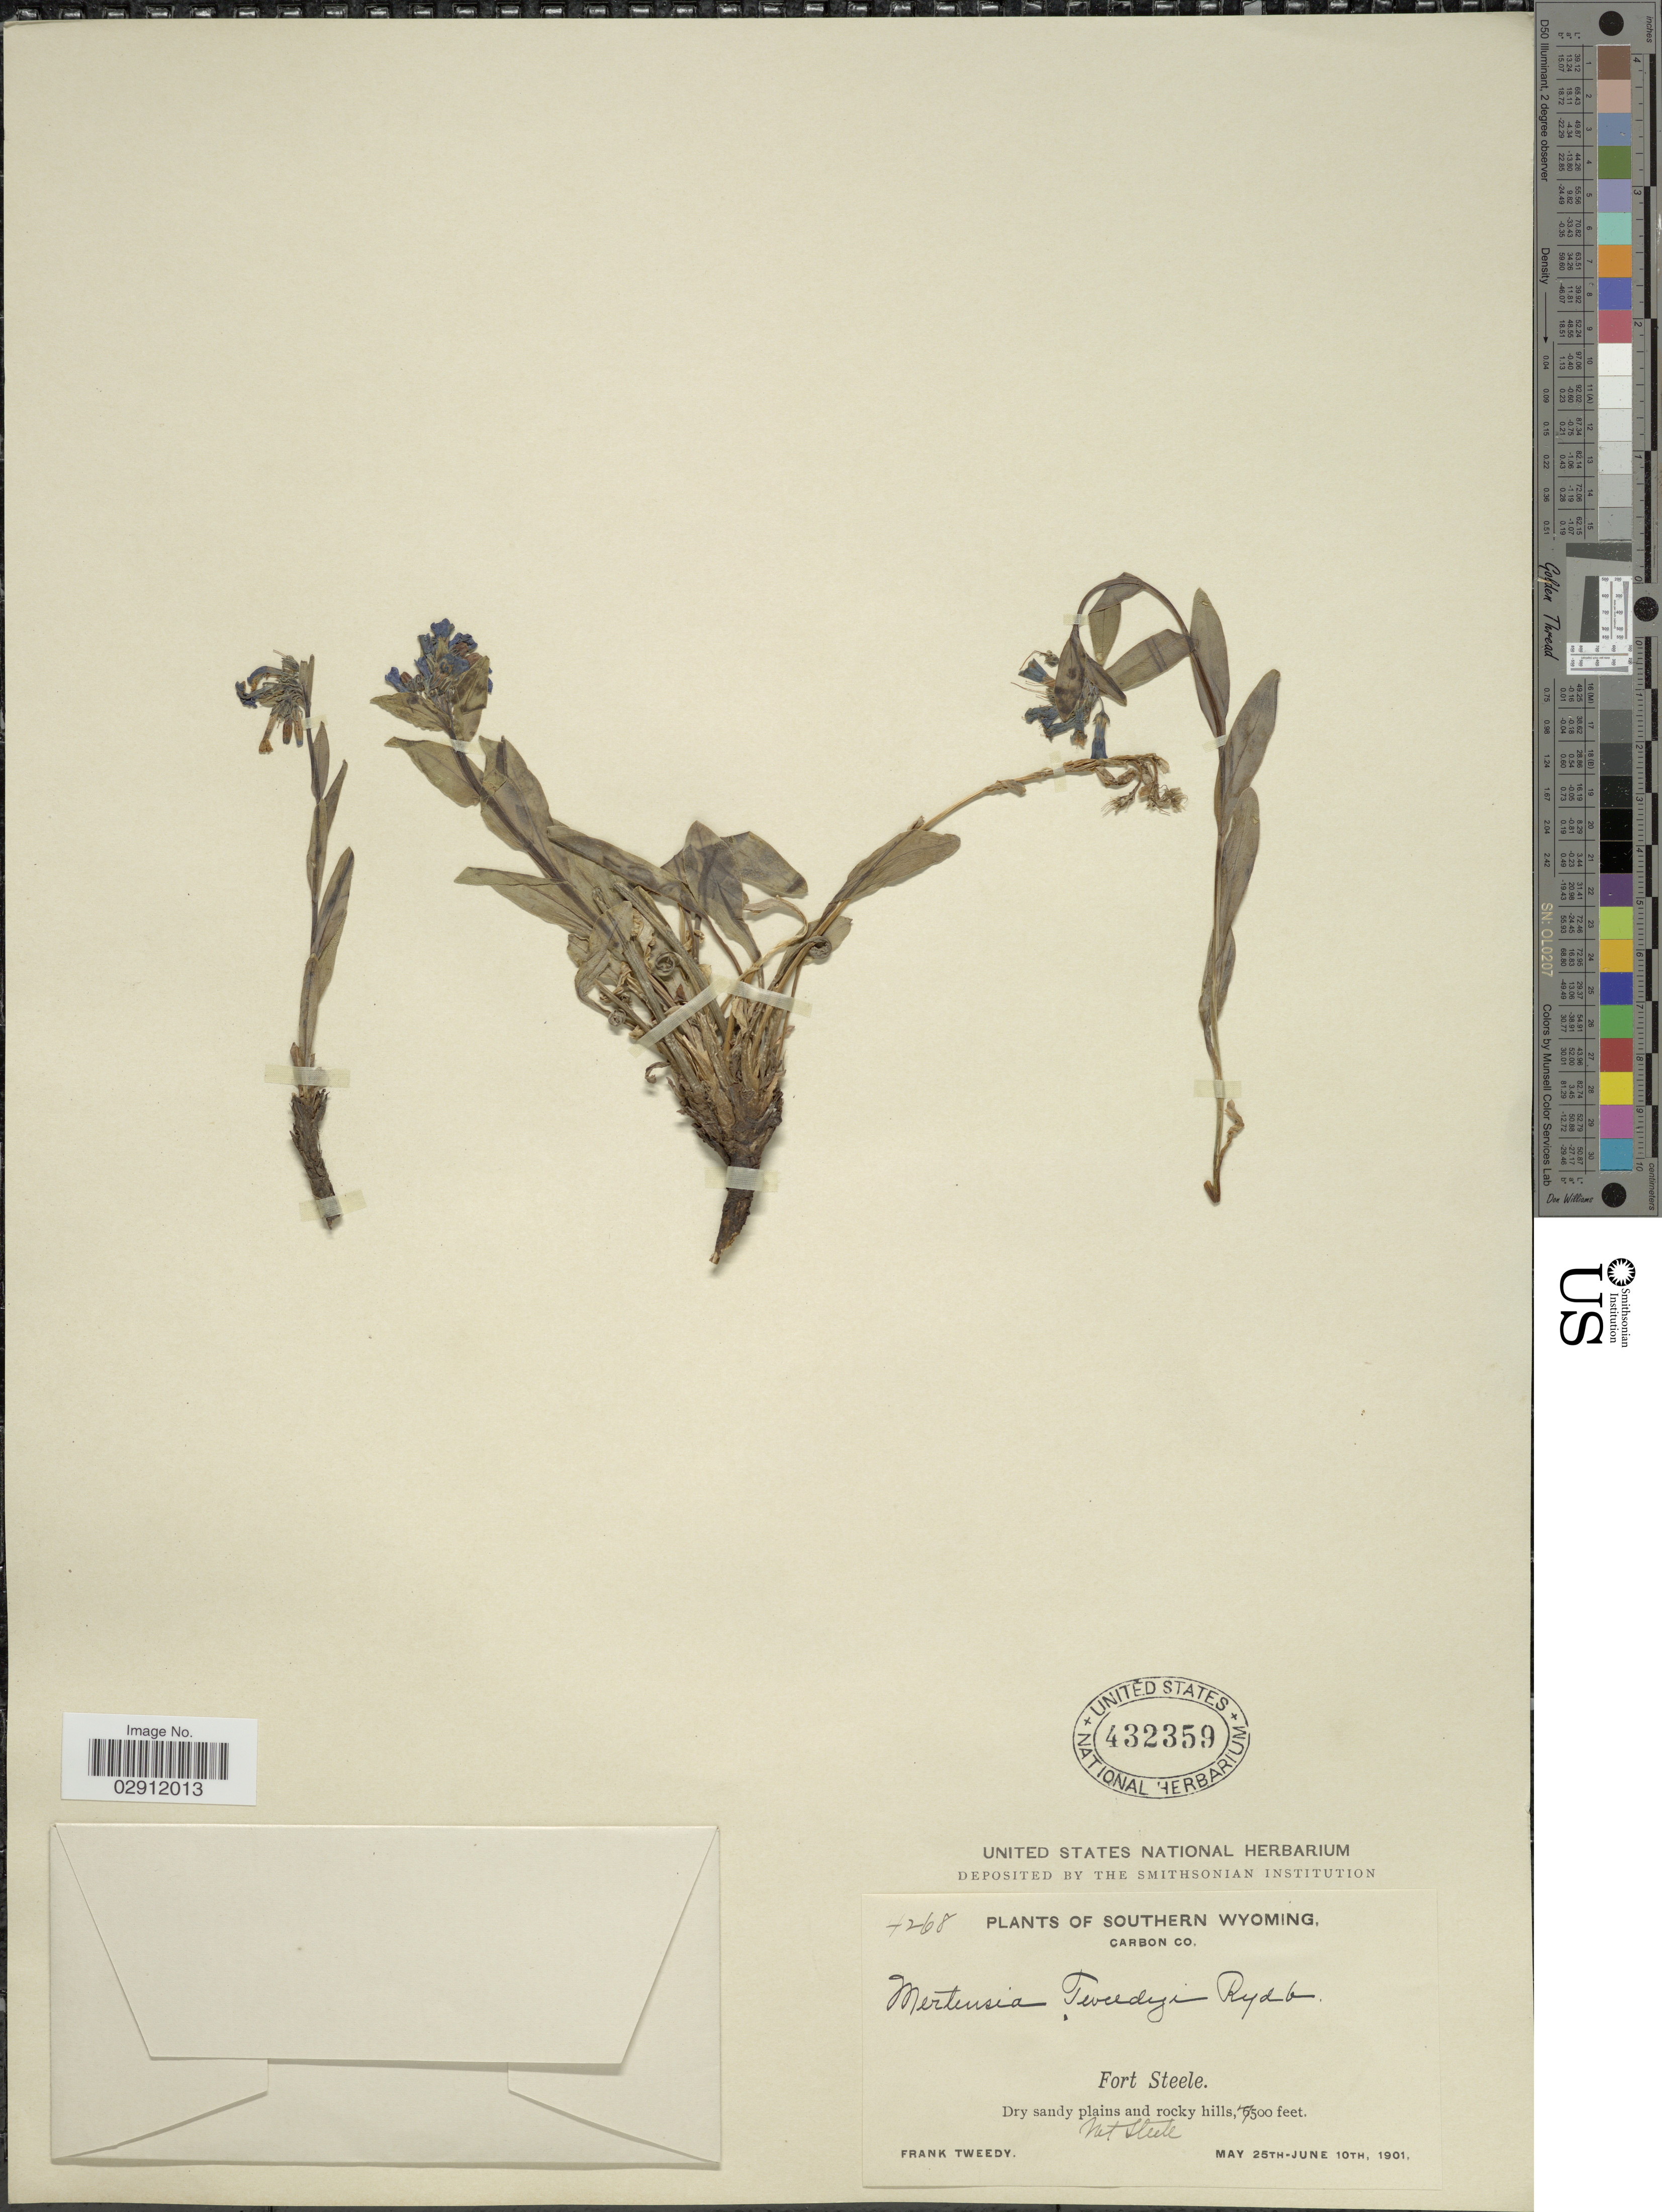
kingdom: Plantae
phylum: Tracheophyta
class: Magnoliopsida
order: Boraginales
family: Boraginaceae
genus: Mertensia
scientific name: Mertensia alpina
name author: (Torr.) G. Don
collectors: F. Tweedy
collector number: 4268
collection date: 1901-05-25/1901-06-10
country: United States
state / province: Wyoming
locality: Southern Wyoming. Carbon Co. Fort Steele. Mt. Steele.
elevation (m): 2286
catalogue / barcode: US 432359